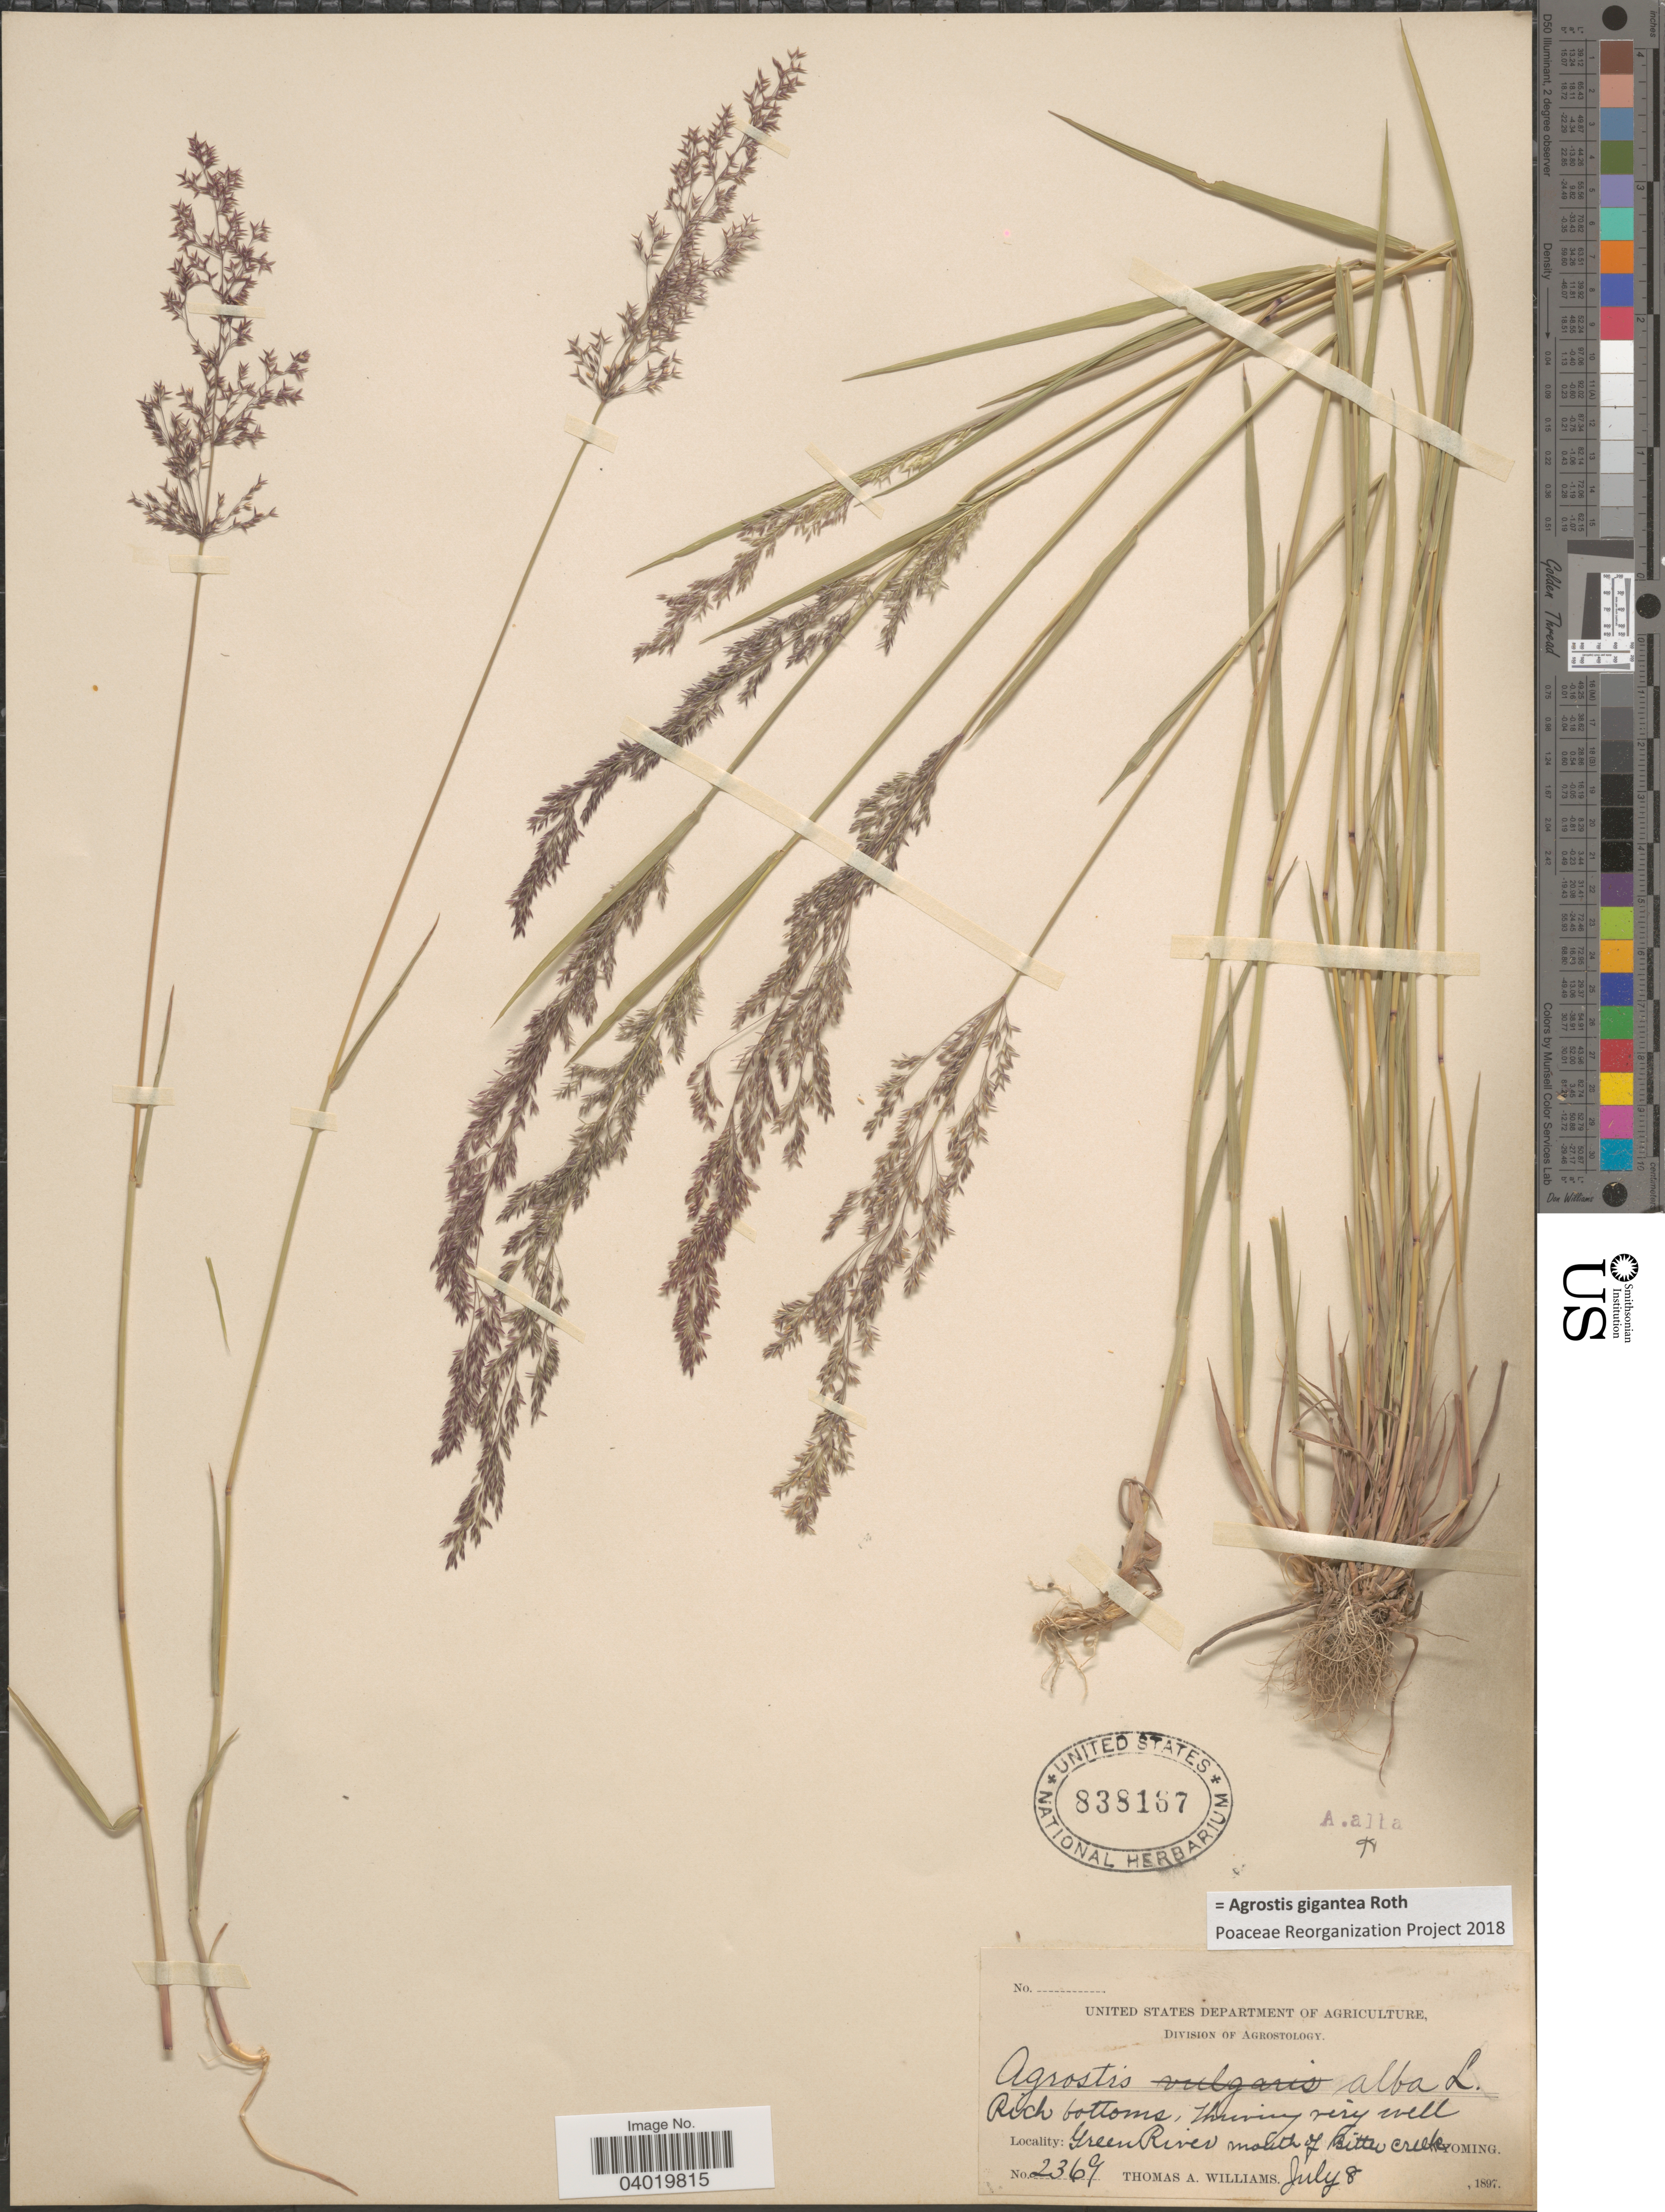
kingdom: Plantae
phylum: Tracheophyta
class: Liliopsida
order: Poales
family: Poaceae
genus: Agrostis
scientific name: Agrostis gigantea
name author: Roth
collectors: T. A. Williams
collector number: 2369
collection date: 1897-07-08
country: United States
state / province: Wyoming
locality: Rich bottoms, thriving very well. Green River mouth of Bitter Creek.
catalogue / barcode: US 838167